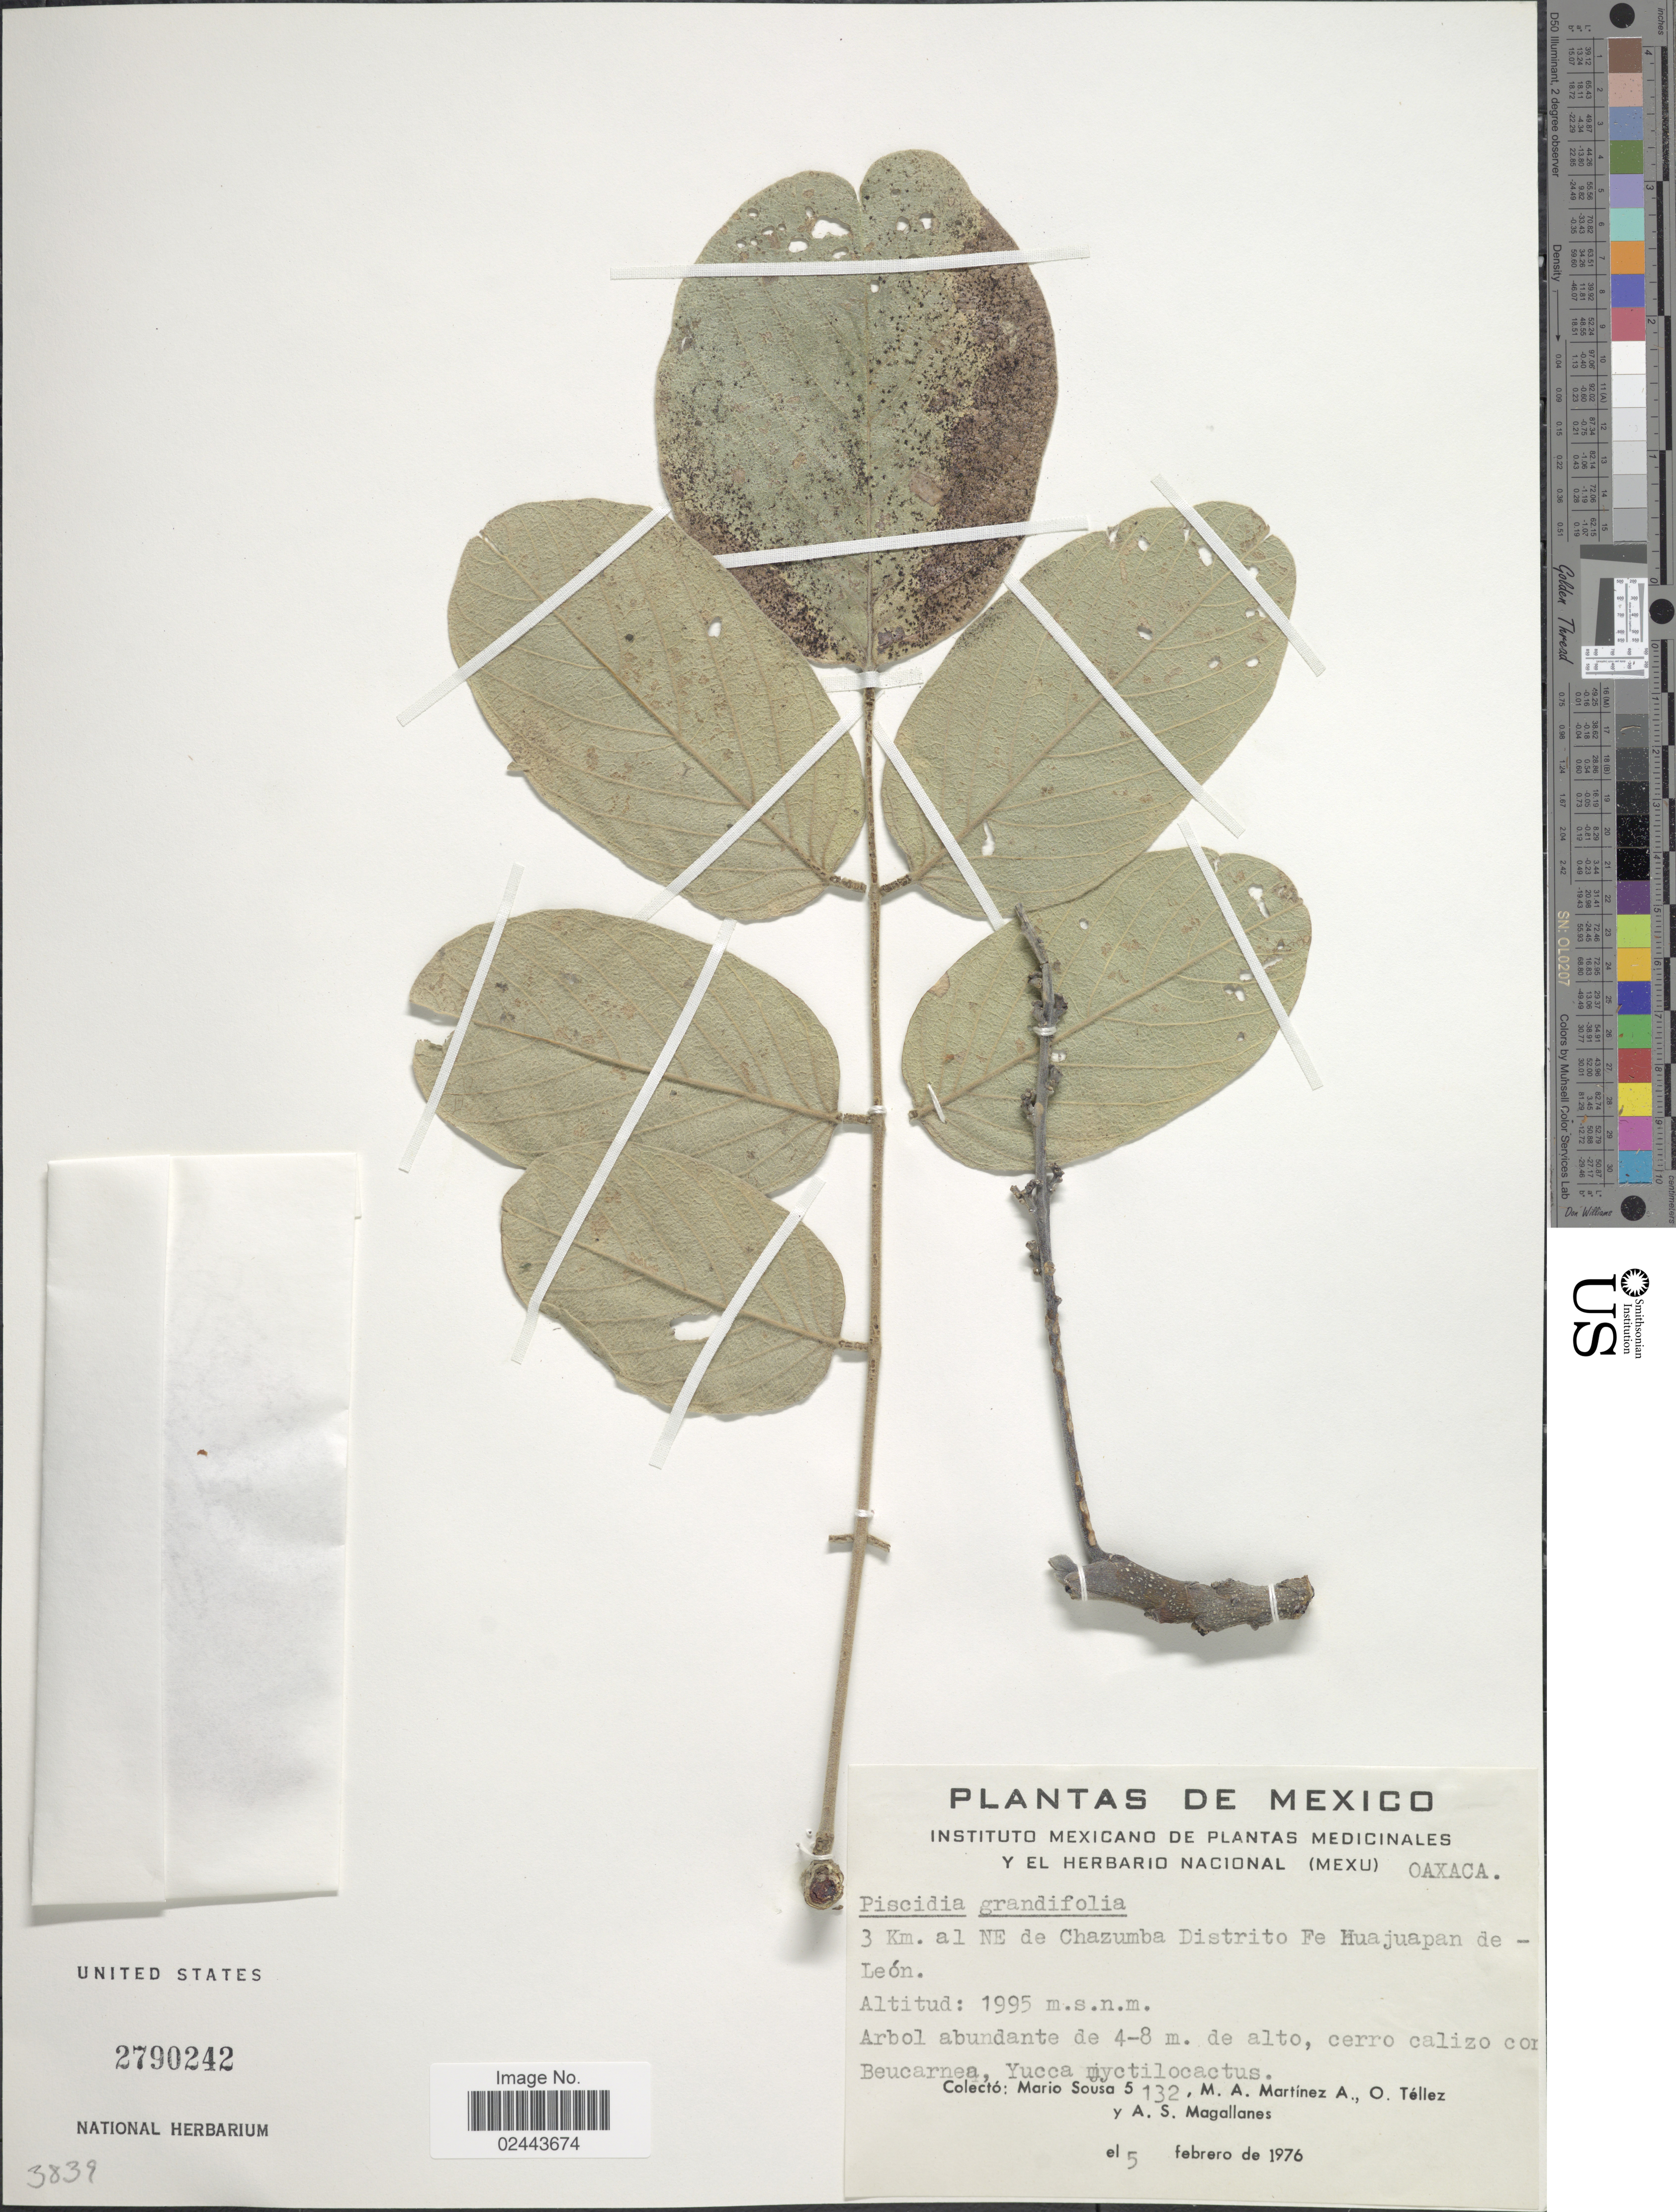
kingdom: Plantae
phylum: Tracheophyta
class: Magnoliopsida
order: Fabales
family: Fabaceae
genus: Piscidia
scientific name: Piscidia grandifolia var. gentryi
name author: Rudd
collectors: M. Sousa S., M. A. Martinez, O. Tellez & A. Magallanes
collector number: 5132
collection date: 1976-02-05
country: Mexico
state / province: Oaxaca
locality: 3 km. al NE de Chazumba Distrito Fe Huajuapan de Leon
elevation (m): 1995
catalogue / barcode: US 2790242